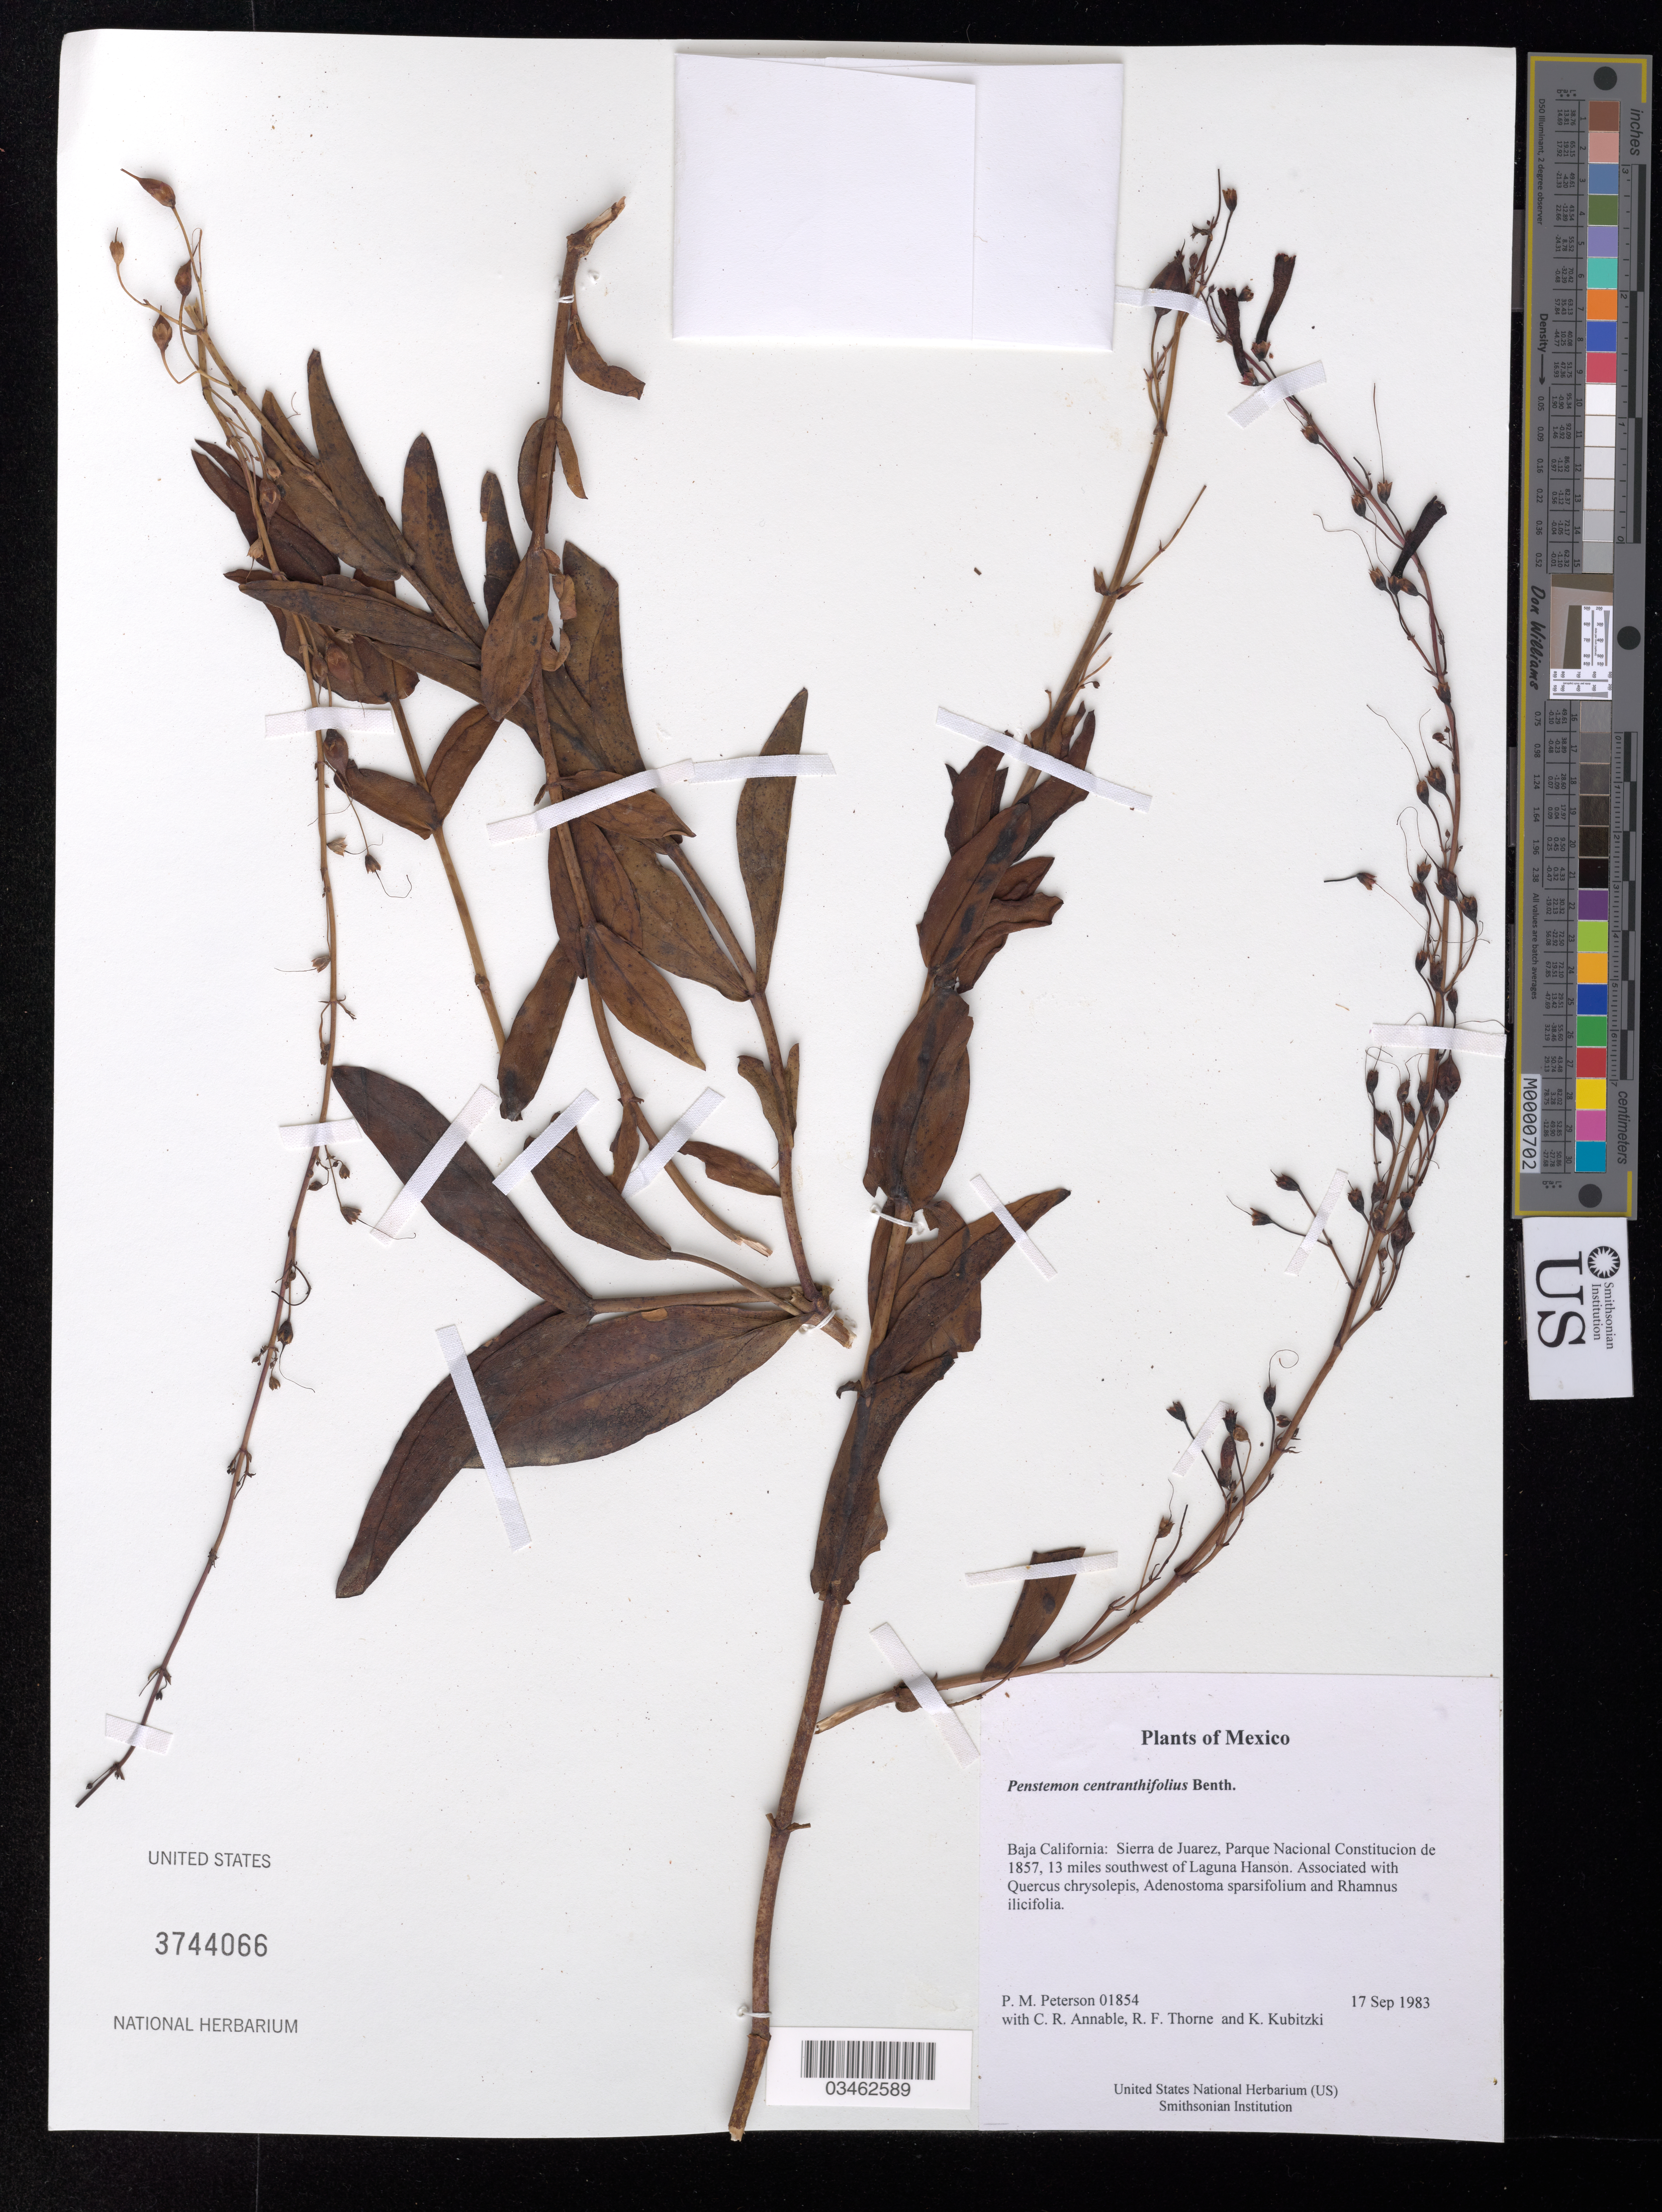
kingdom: Plantae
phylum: Tracheophyta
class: Magnoliopsida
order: Lamiales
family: Plantaginaceae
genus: Penstemon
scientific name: Penstemon centranthifolius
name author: Benth.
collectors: P. M. Peterson, C. R. Annable, R. F. Thorne & K. Kubitzki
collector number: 01854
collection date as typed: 17 Sep 1983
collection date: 1983-09-17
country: Mexico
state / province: Baja California Norte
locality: Sierra de Juarez, Parque Nacional Constitucion de 1857, 13 miles southwest of Laguna Hanson.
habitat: Associated with Quercus chrysolepis, Adenostoma sparsifolium and Rhamnus ilicifolia.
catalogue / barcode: US 3744066